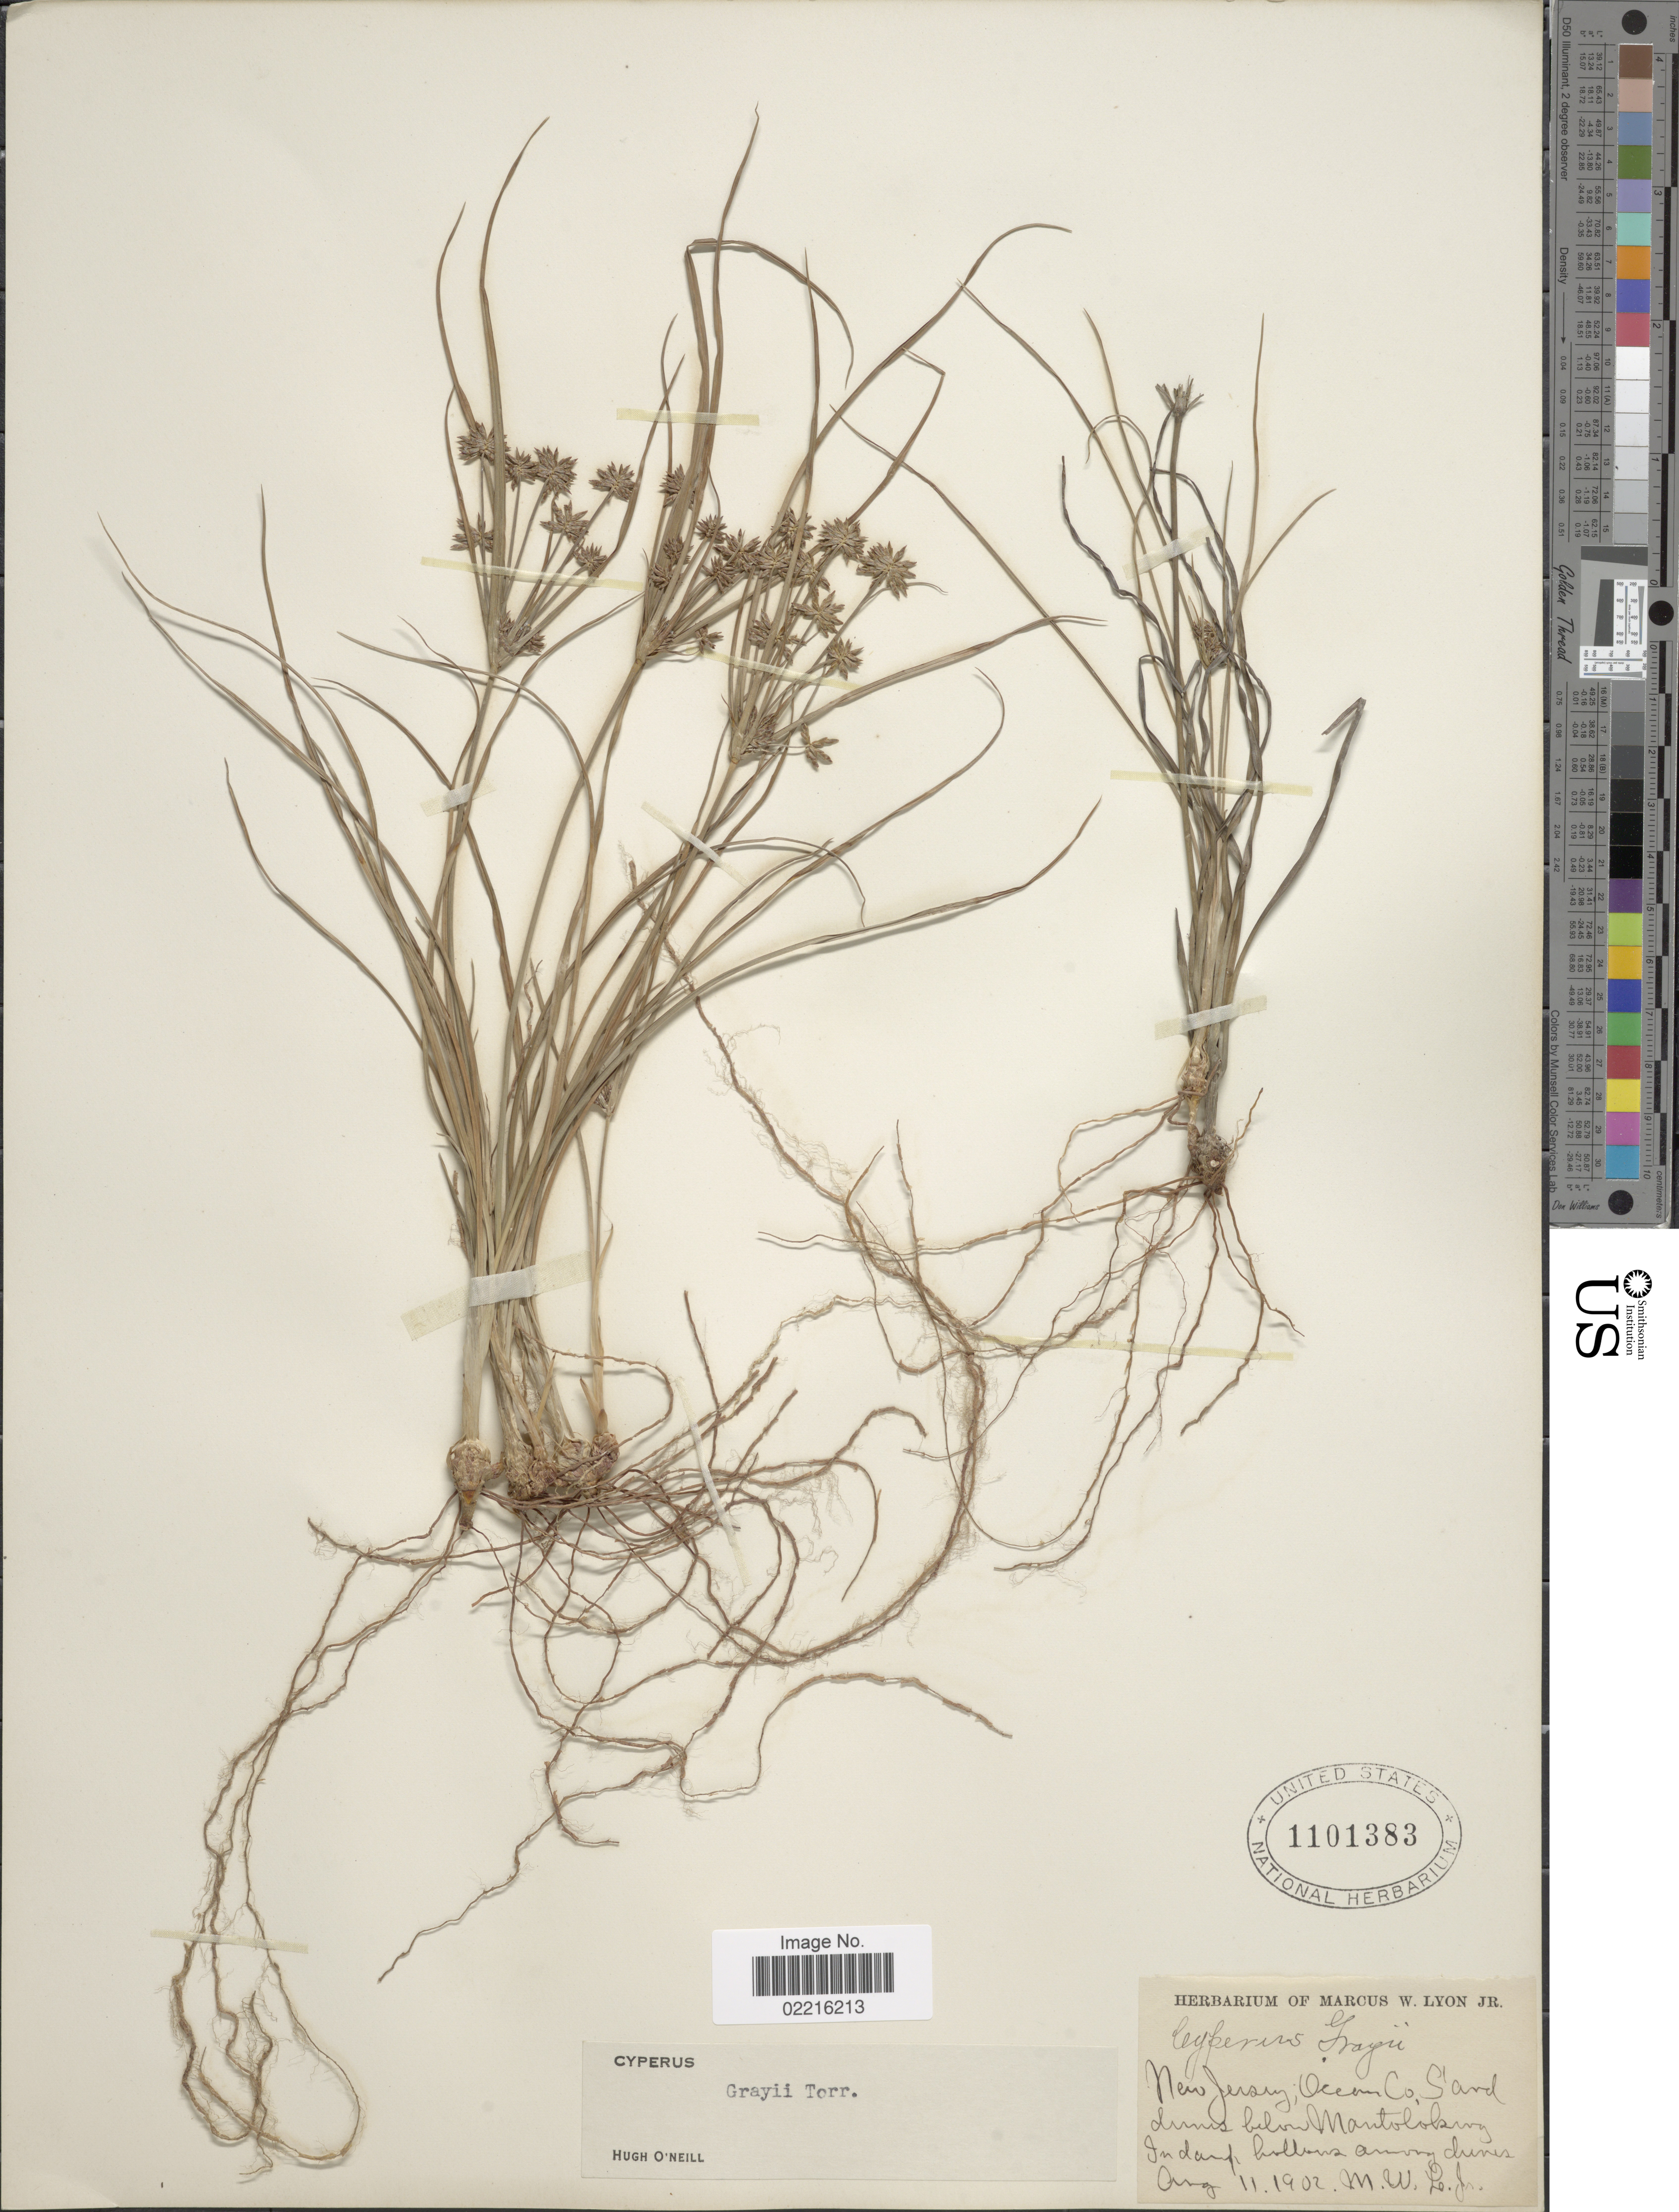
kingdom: Plantae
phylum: Tracheophyta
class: Liliopsida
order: Poales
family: Cyperaceae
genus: Cyperus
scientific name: Cyperus grayi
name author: Torr.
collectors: M. W. Lyon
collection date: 1902-08-11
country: United States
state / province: New Jersey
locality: Ocean Co, sand dunes below Mantoloking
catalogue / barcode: US 1101383